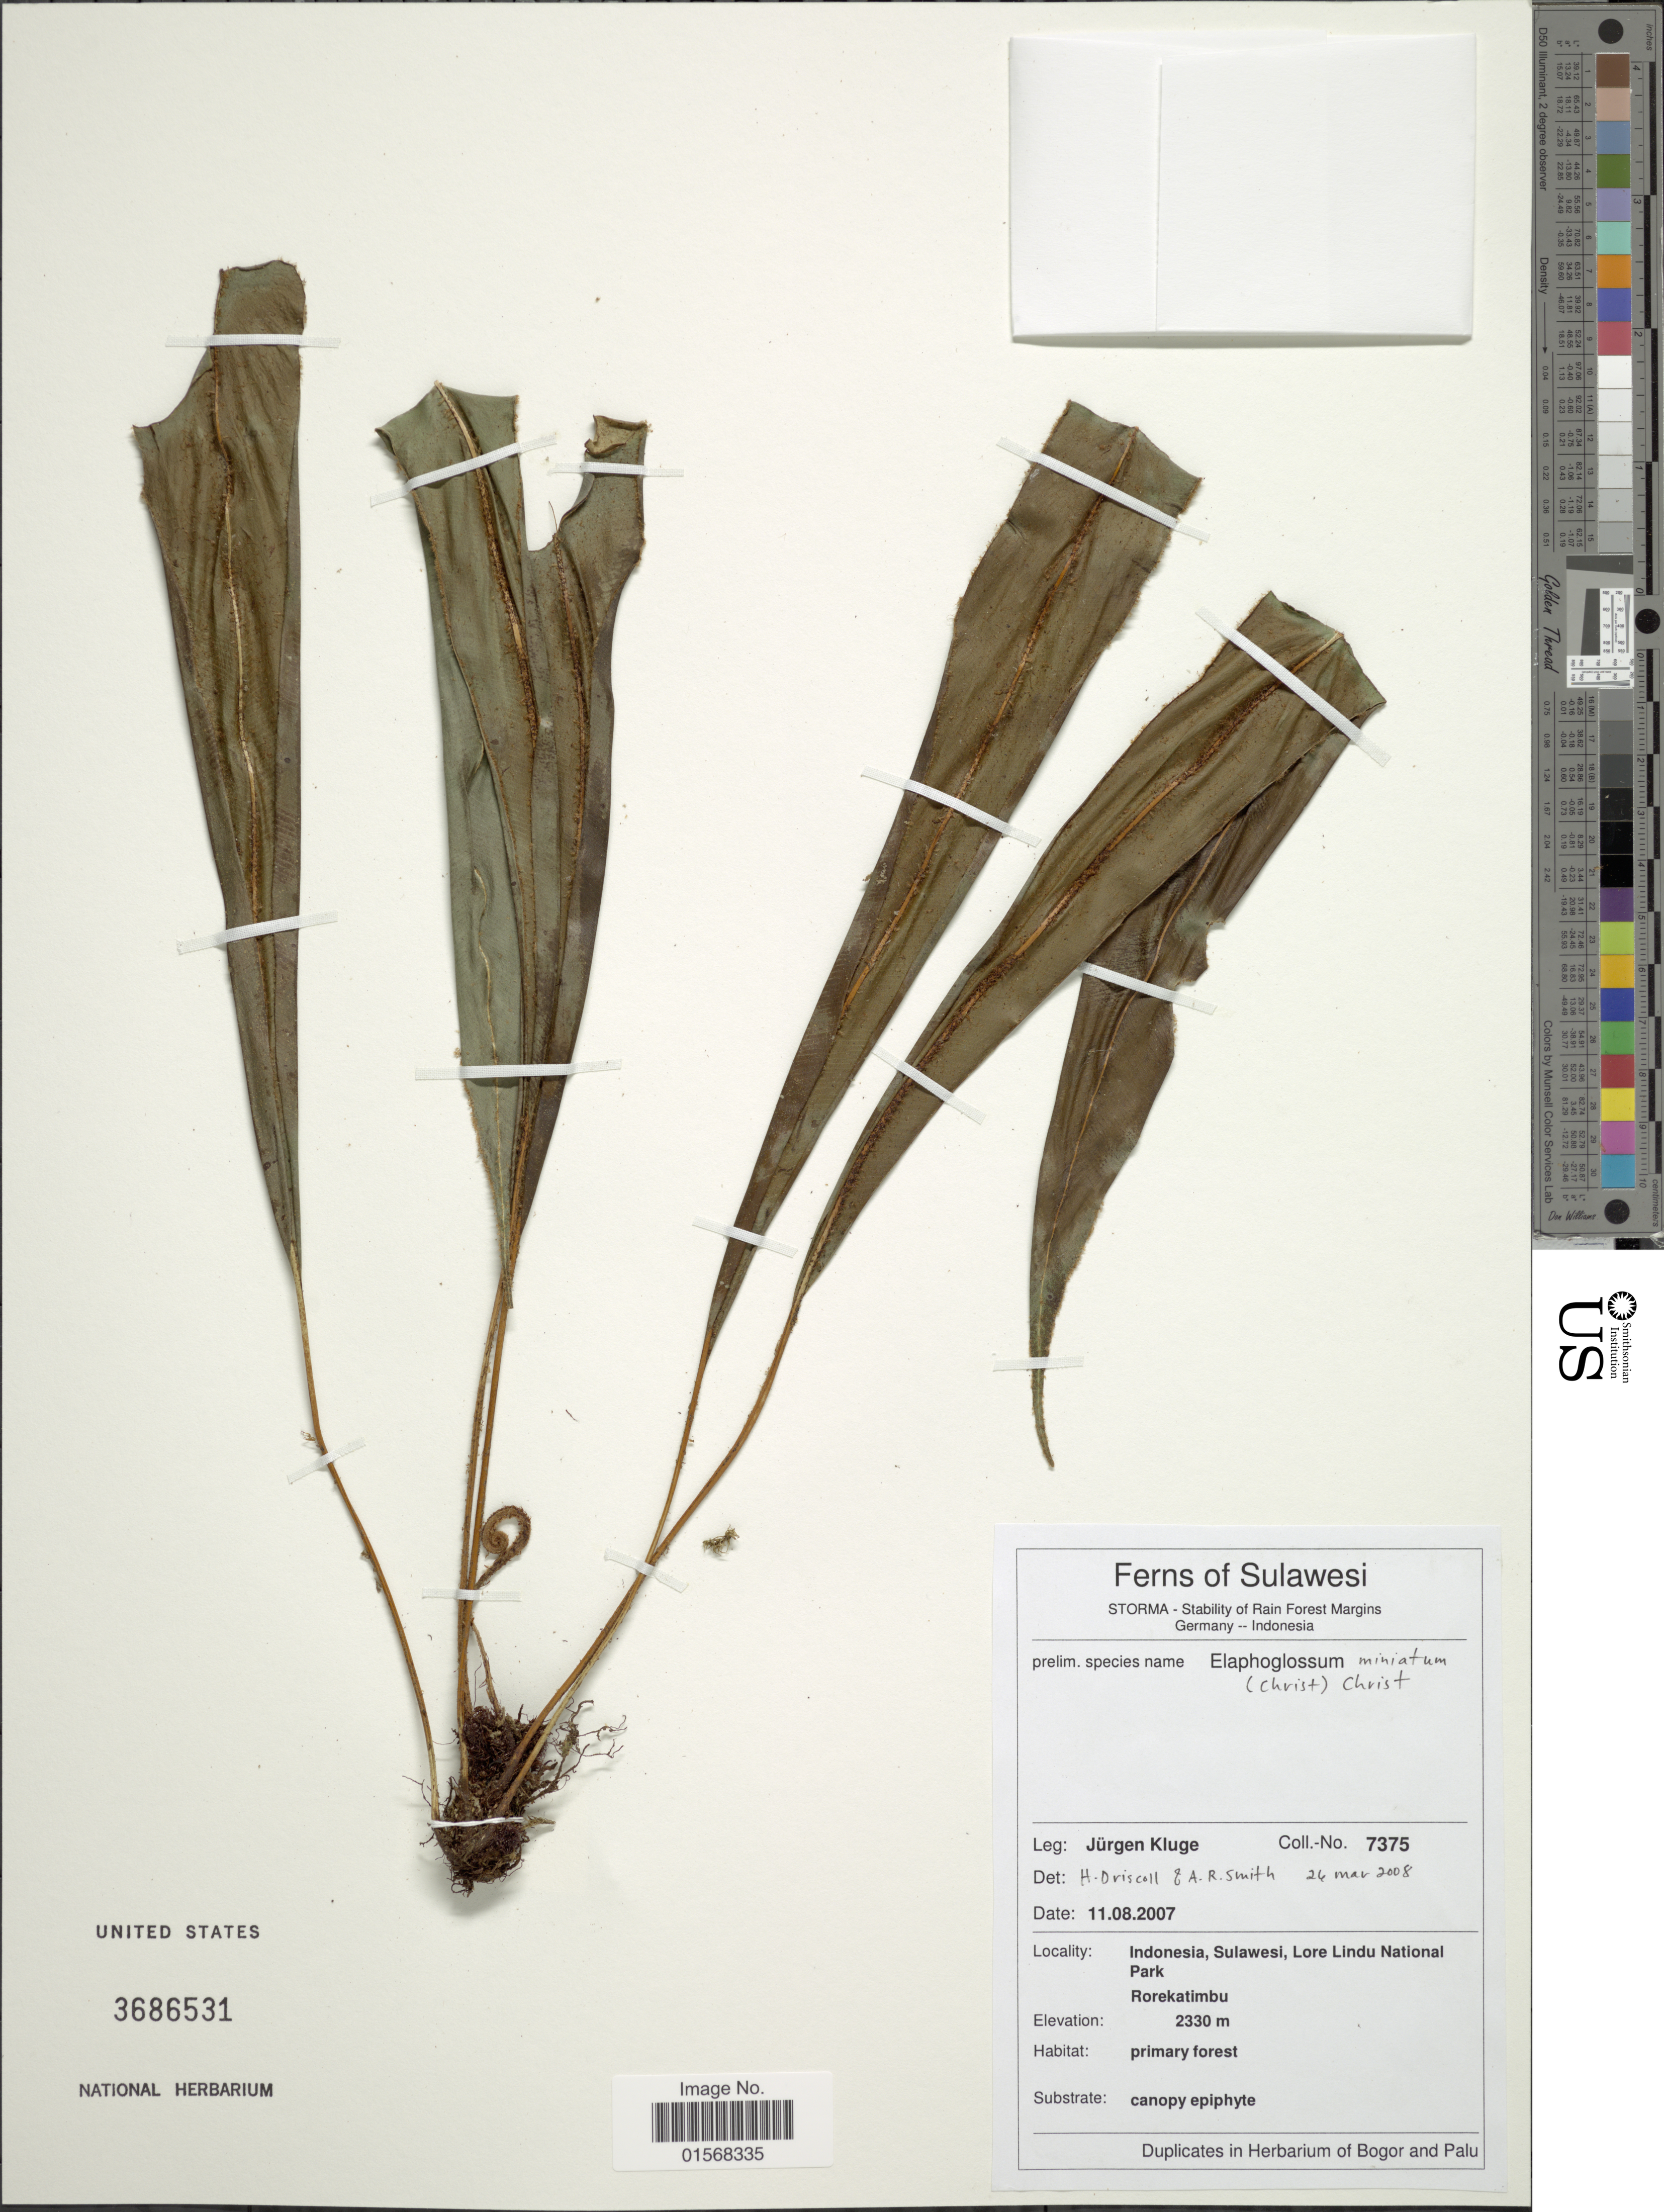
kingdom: Plantae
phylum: Tracheophyta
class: Polypodiopsida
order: Polypodiales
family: Dryopteridaceae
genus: Elaphoglossum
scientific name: Elaphoglossum minutum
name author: (Pohl ex Fée) T. Moore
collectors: J. Kluge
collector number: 7375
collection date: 2007-08-11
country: Indonesia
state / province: Sulawesi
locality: Indonesia, Sulawesi, Lore Lindu National Park, Rorekatimbu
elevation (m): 2330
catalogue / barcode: US 3686531